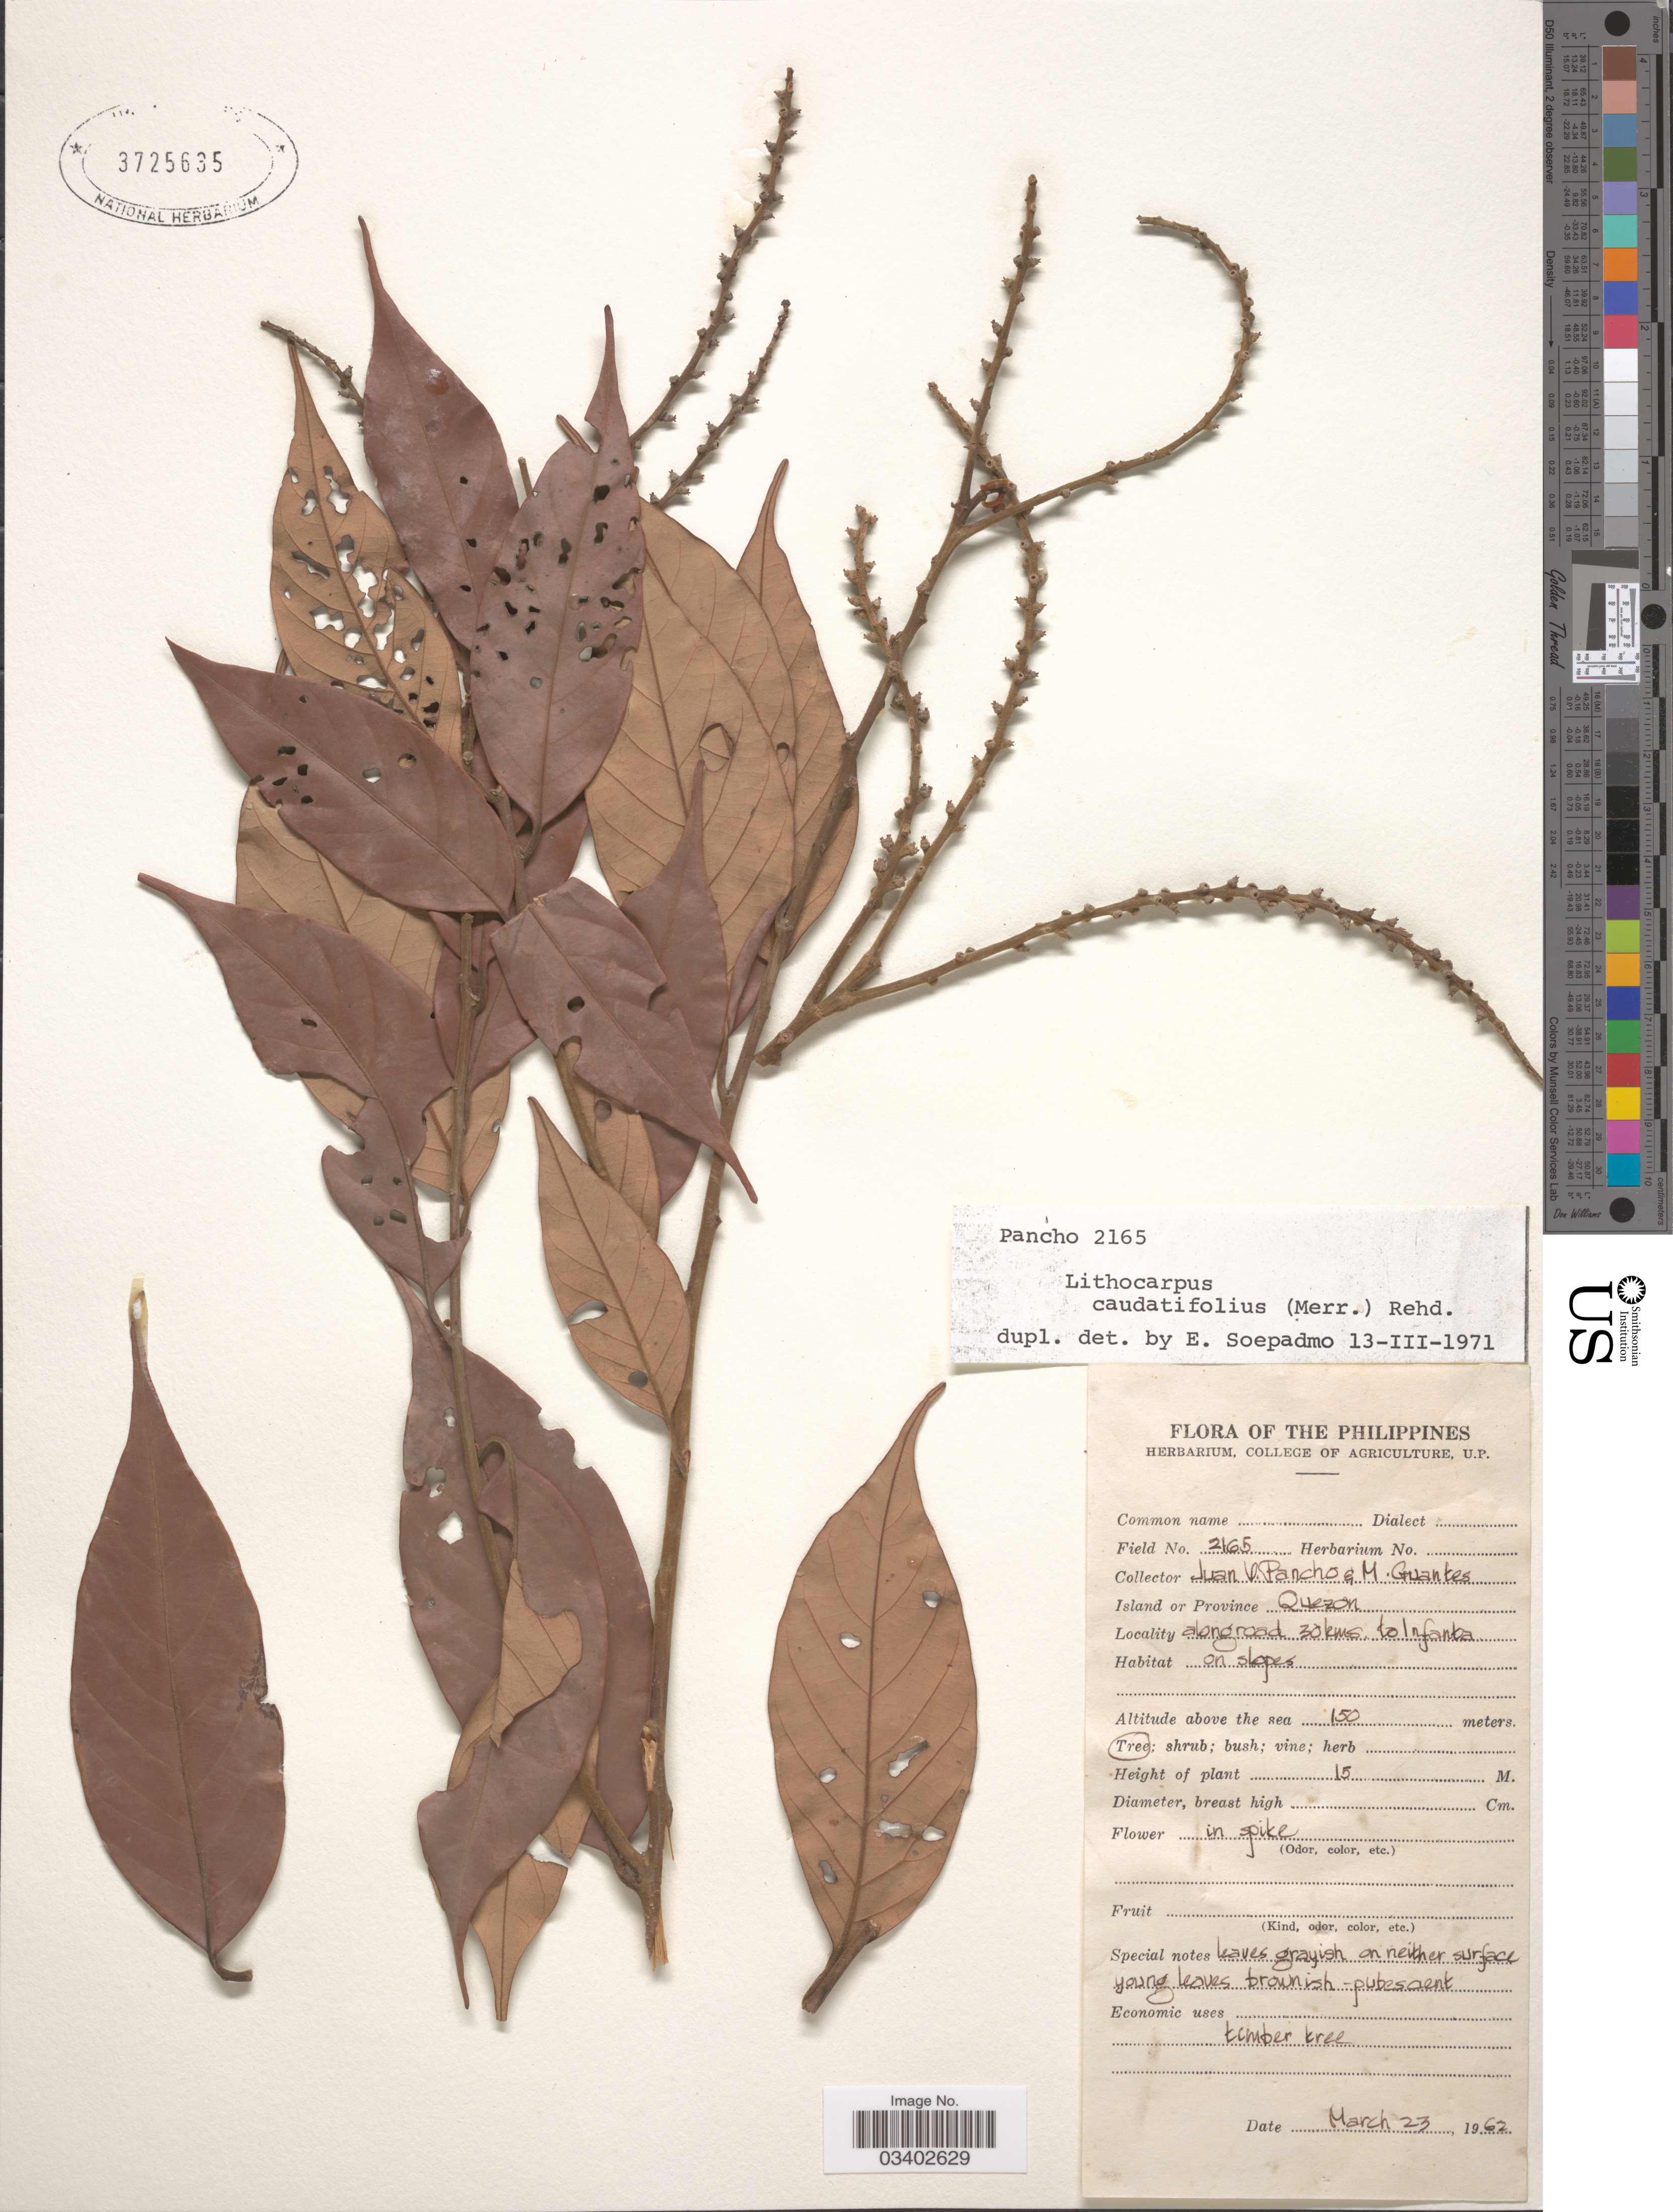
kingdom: Plantae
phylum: Tracheophyta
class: Magnoliopsida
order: Fagales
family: Fagaceae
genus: Lithocarpus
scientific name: Lithocarpus caudatifolius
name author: (Merr.) Rehder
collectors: J. Pancho & M. Guantes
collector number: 2165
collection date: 1962-03-23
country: Philippines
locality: Island or Province Quezon. Along road 30 kms. to Infanta.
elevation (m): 150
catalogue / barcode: US 3725635